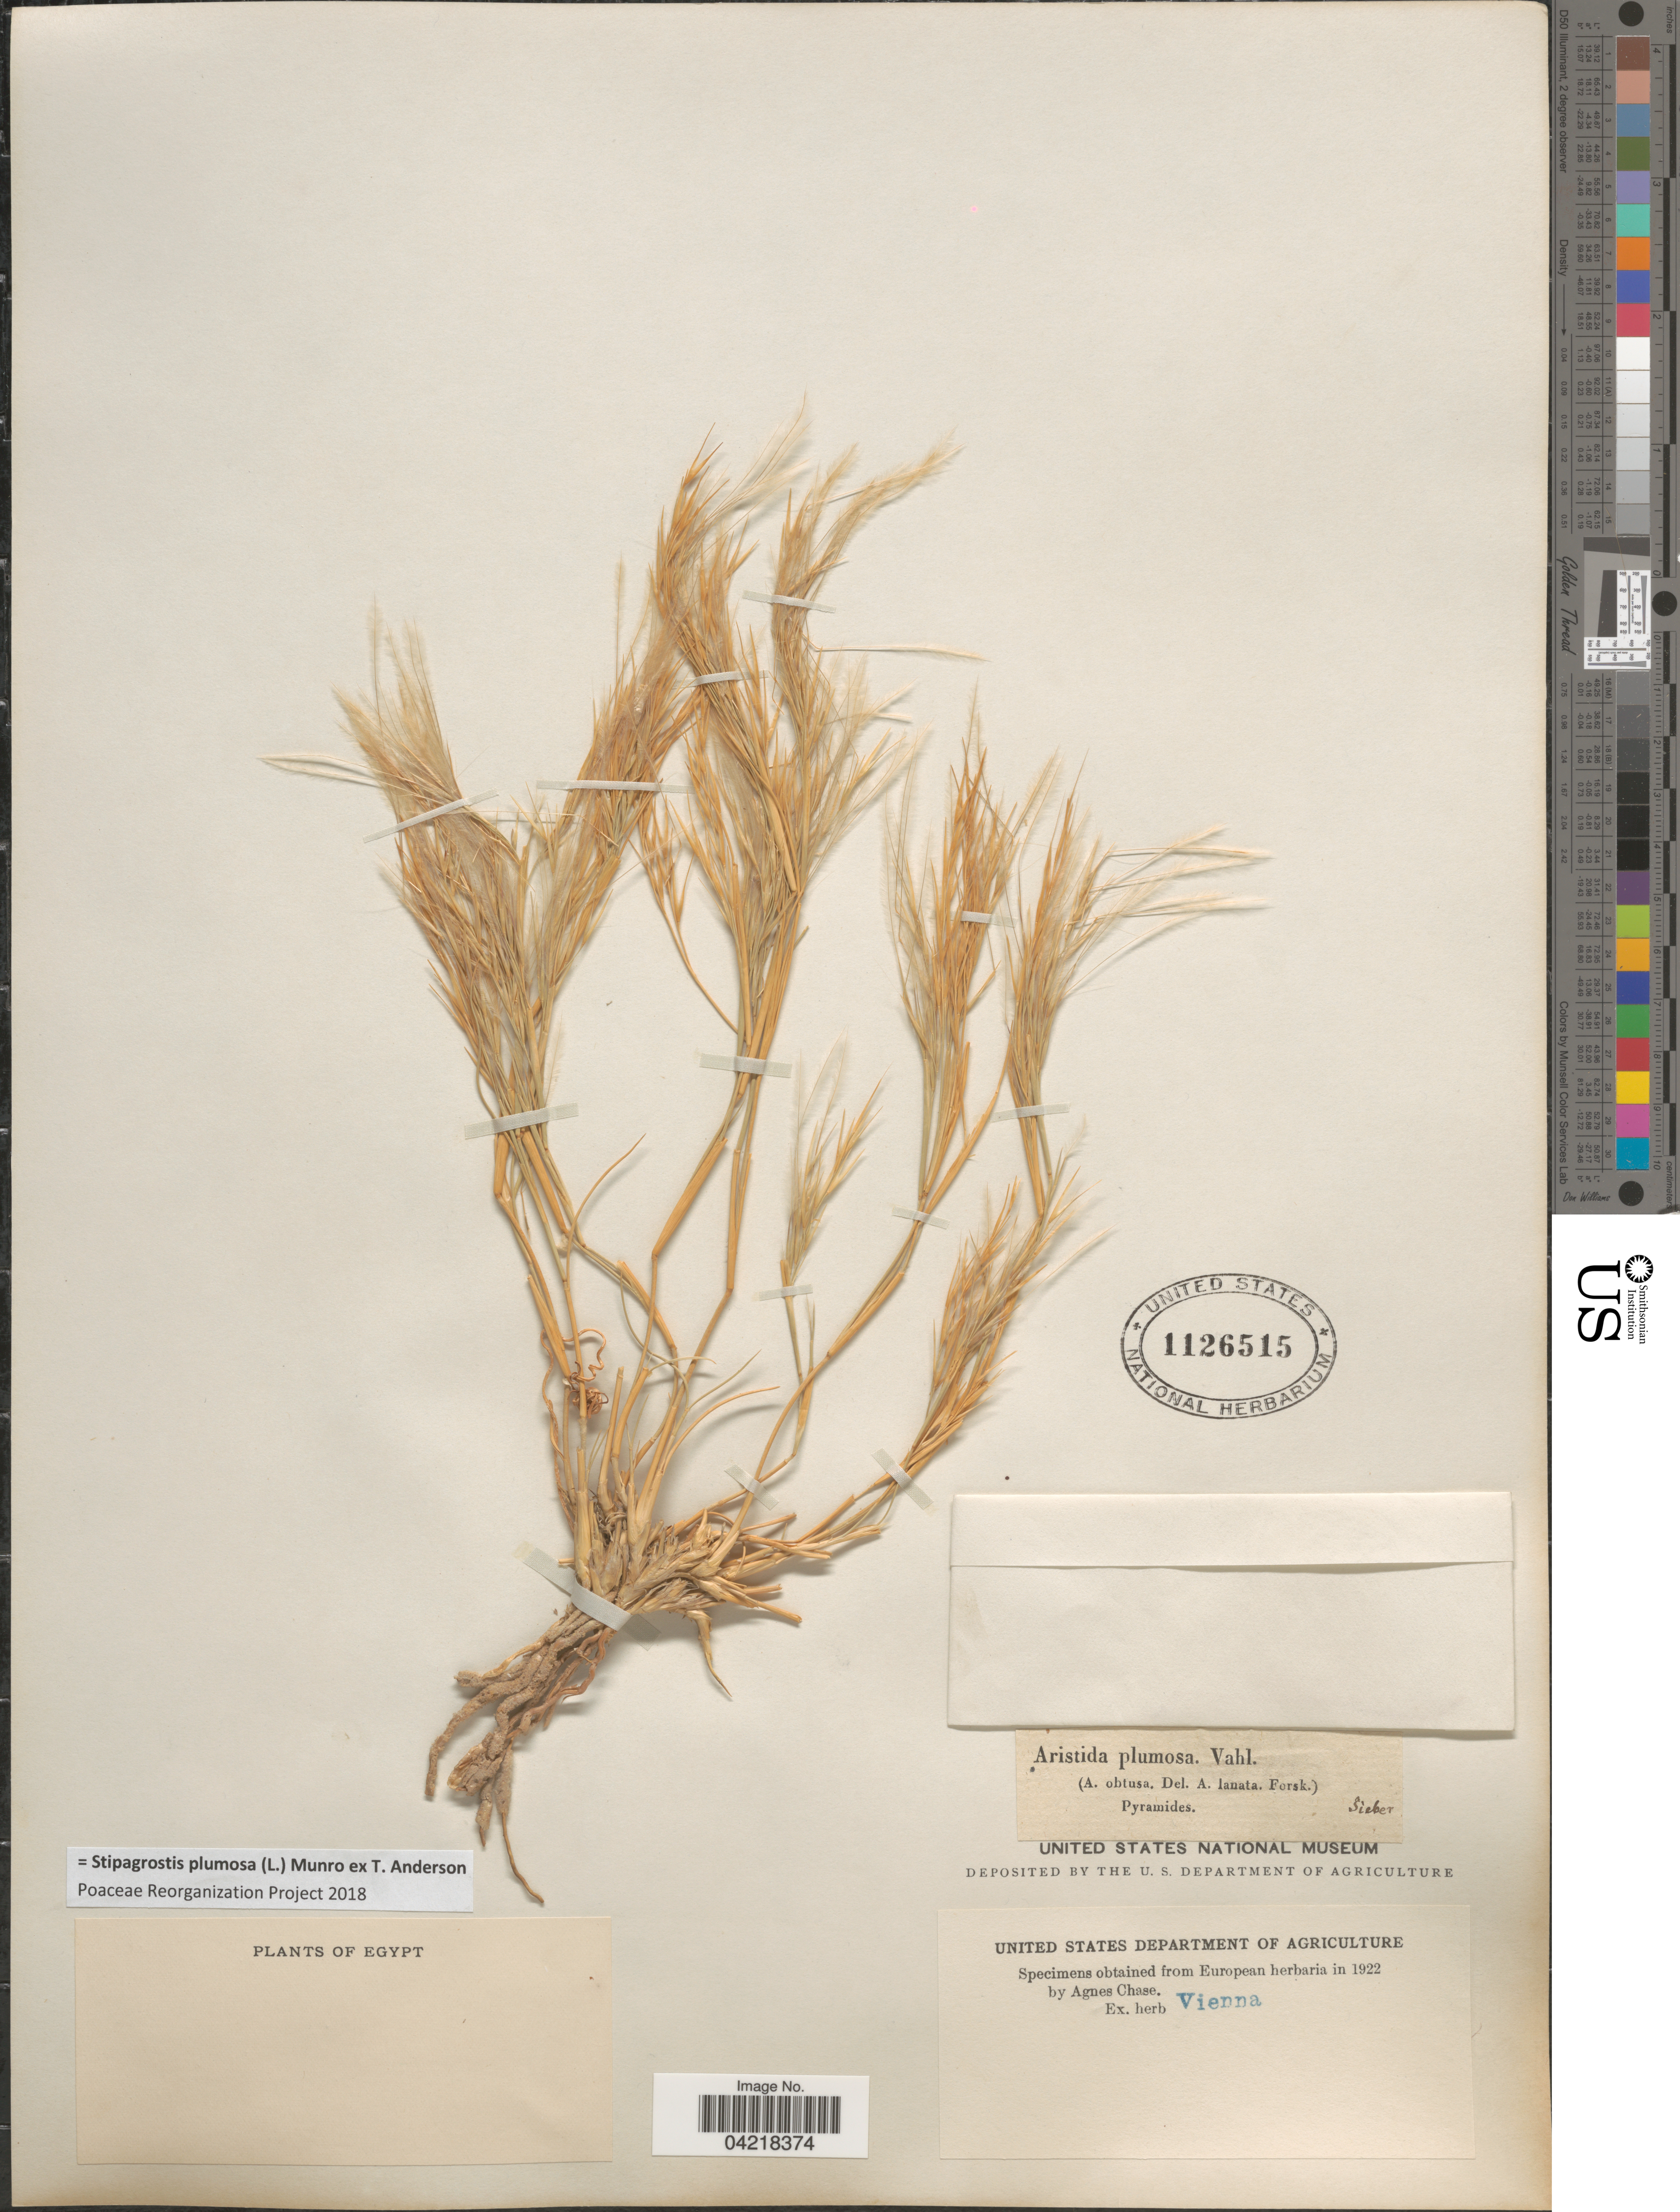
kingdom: Plantae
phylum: Tracheophyta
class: Liliopsida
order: Poales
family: Poaceae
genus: Stipagrostis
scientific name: Stipagrostis plumosa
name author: (L.) Munro ex T. Anderson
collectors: -- Sieber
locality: Pyramides.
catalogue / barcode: US 1126515